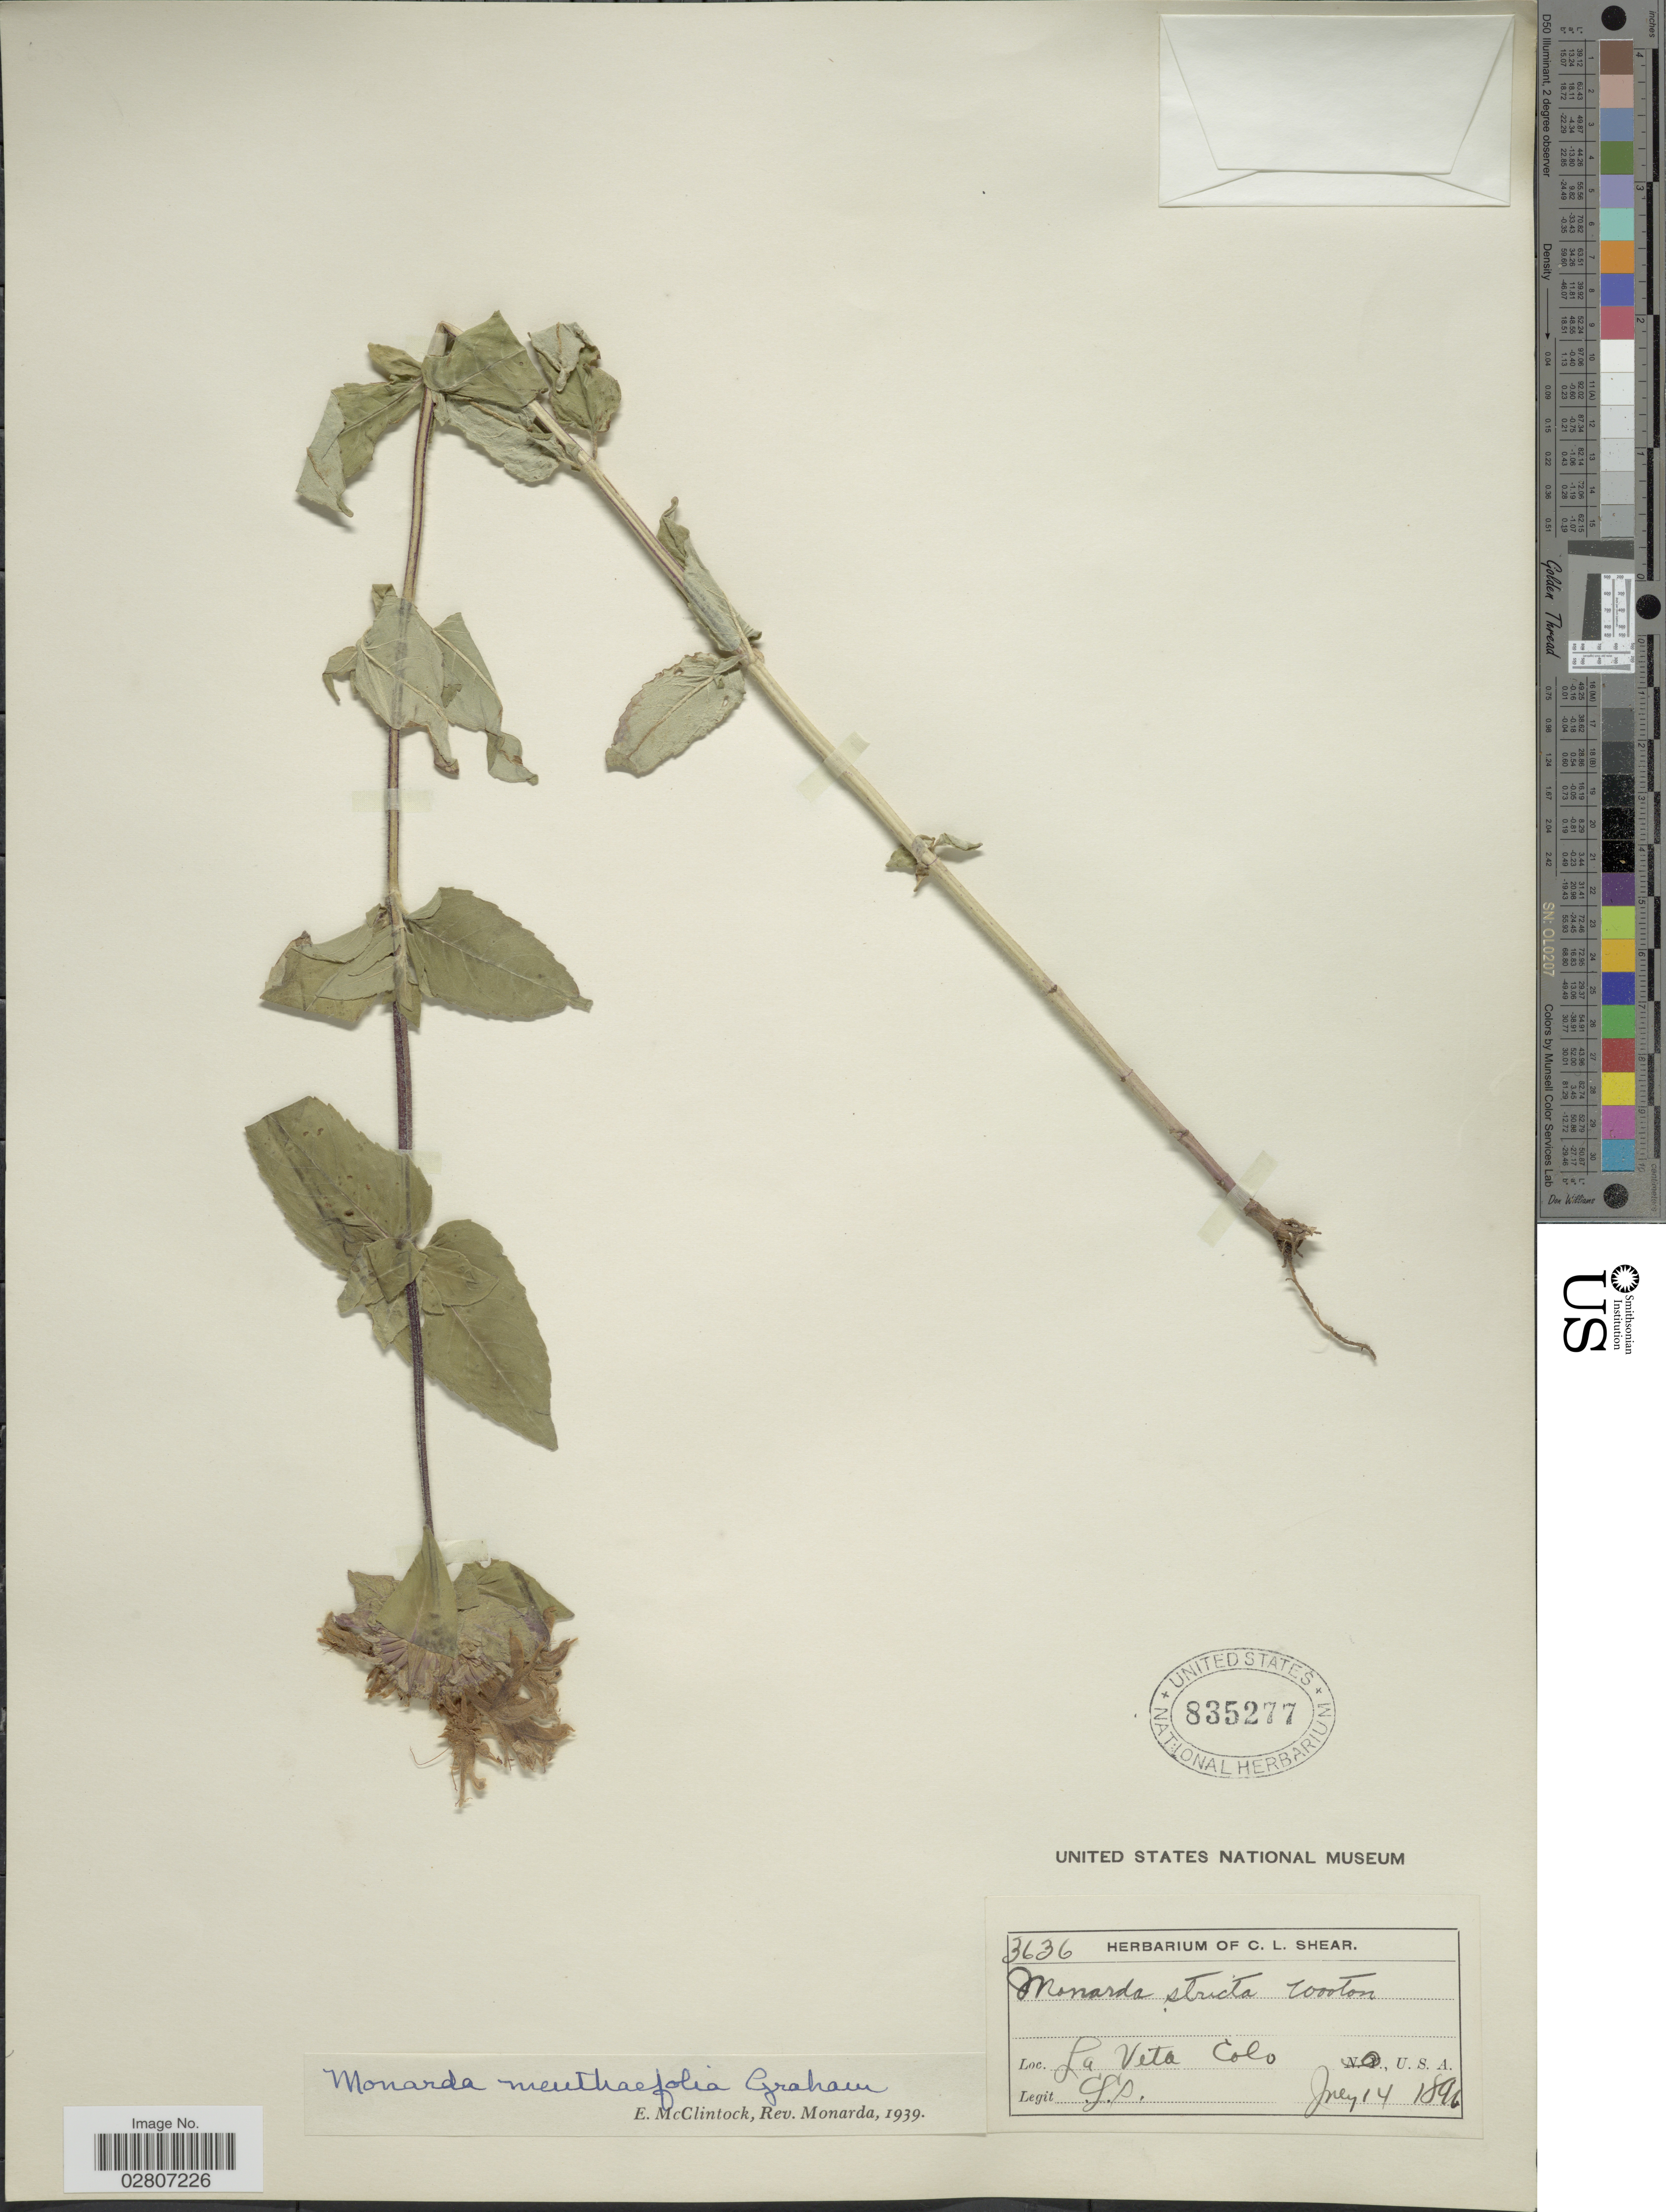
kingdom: Plantae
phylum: Tracheophyta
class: Magnoliopsida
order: Lamiales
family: Lamiaceae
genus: Monarda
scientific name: Monarda fistulosa var. menthifolia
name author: (Graham) Fernald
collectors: C. L. Shear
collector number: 3636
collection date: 1896-07-14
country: United States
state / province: Colorado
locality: La Veta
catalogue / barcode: US 835277